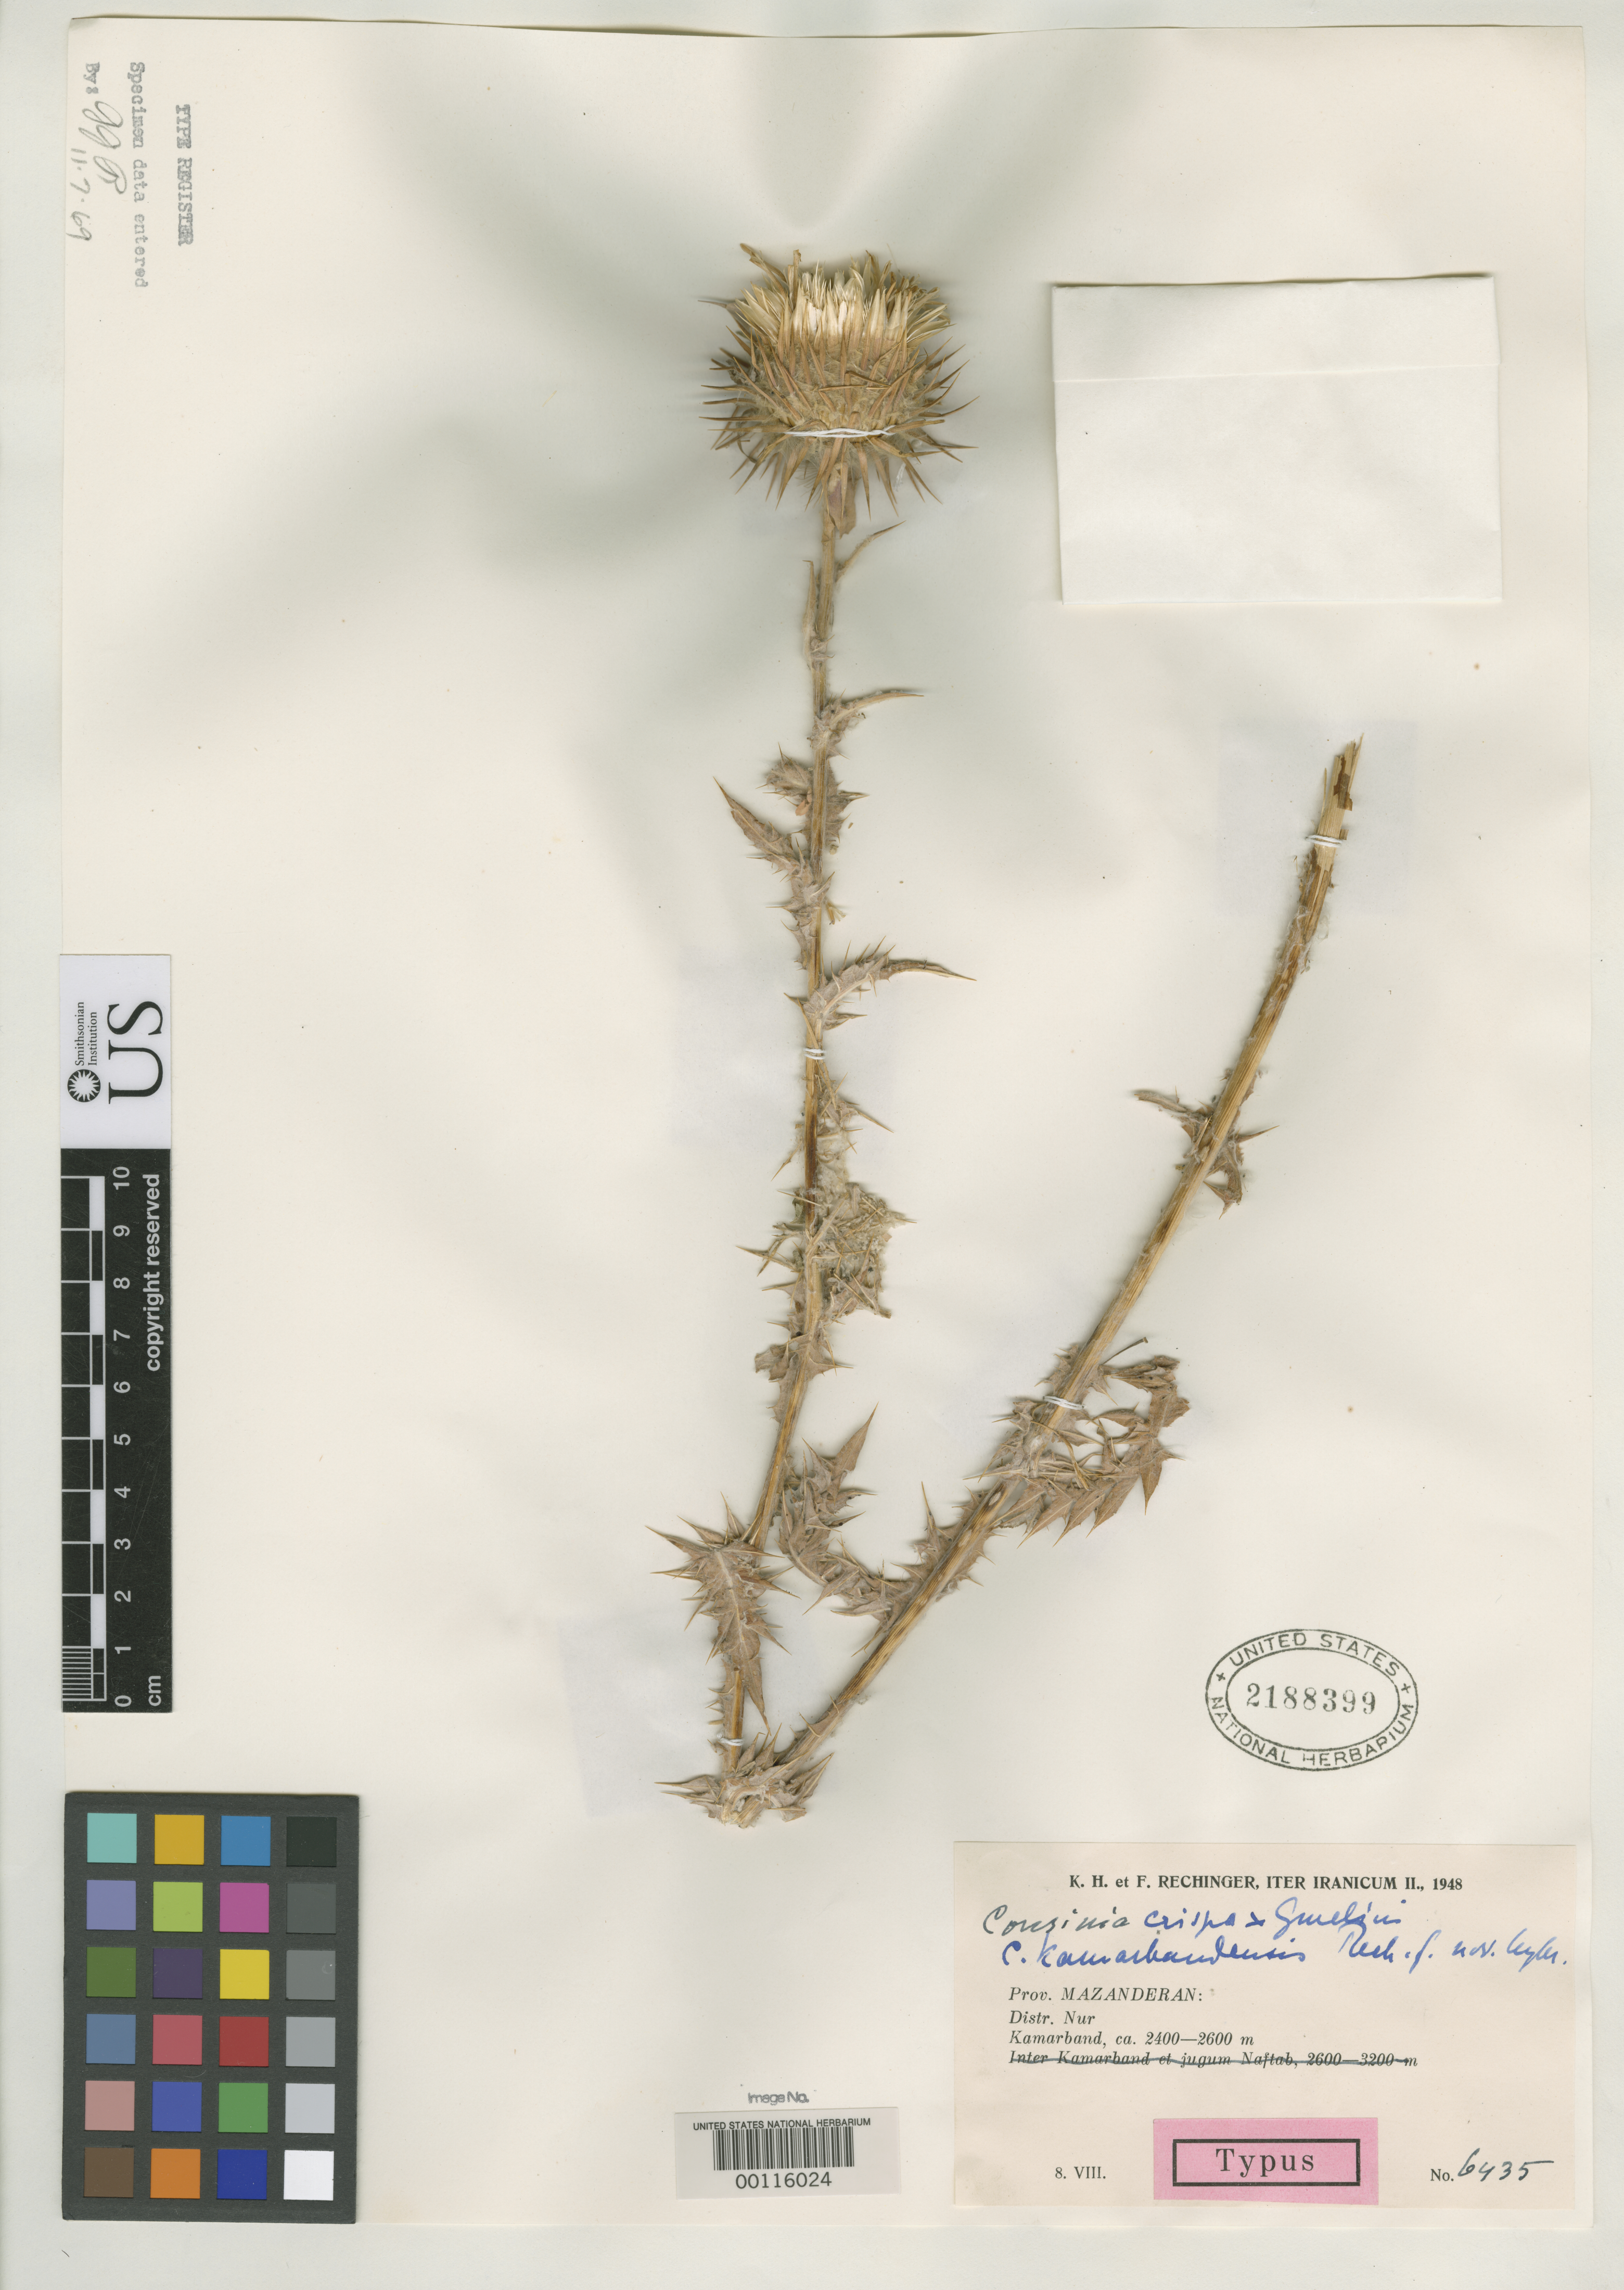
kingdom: Plantae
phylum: Tracheophyta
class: Magnoliopsida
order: Asterales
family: Asteraceae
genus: Cousinia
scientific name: Cousinia kamarbandensis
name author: Rech. f.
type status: Isotype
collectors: K. H. Rechinger & F. Rechinger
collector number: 6435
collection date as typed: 08 Aug 1948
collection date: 1948-08-08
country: Iran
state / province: Mazandaran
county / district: Nur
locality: Kamarband.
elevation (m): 2600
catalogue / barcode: US 2188399